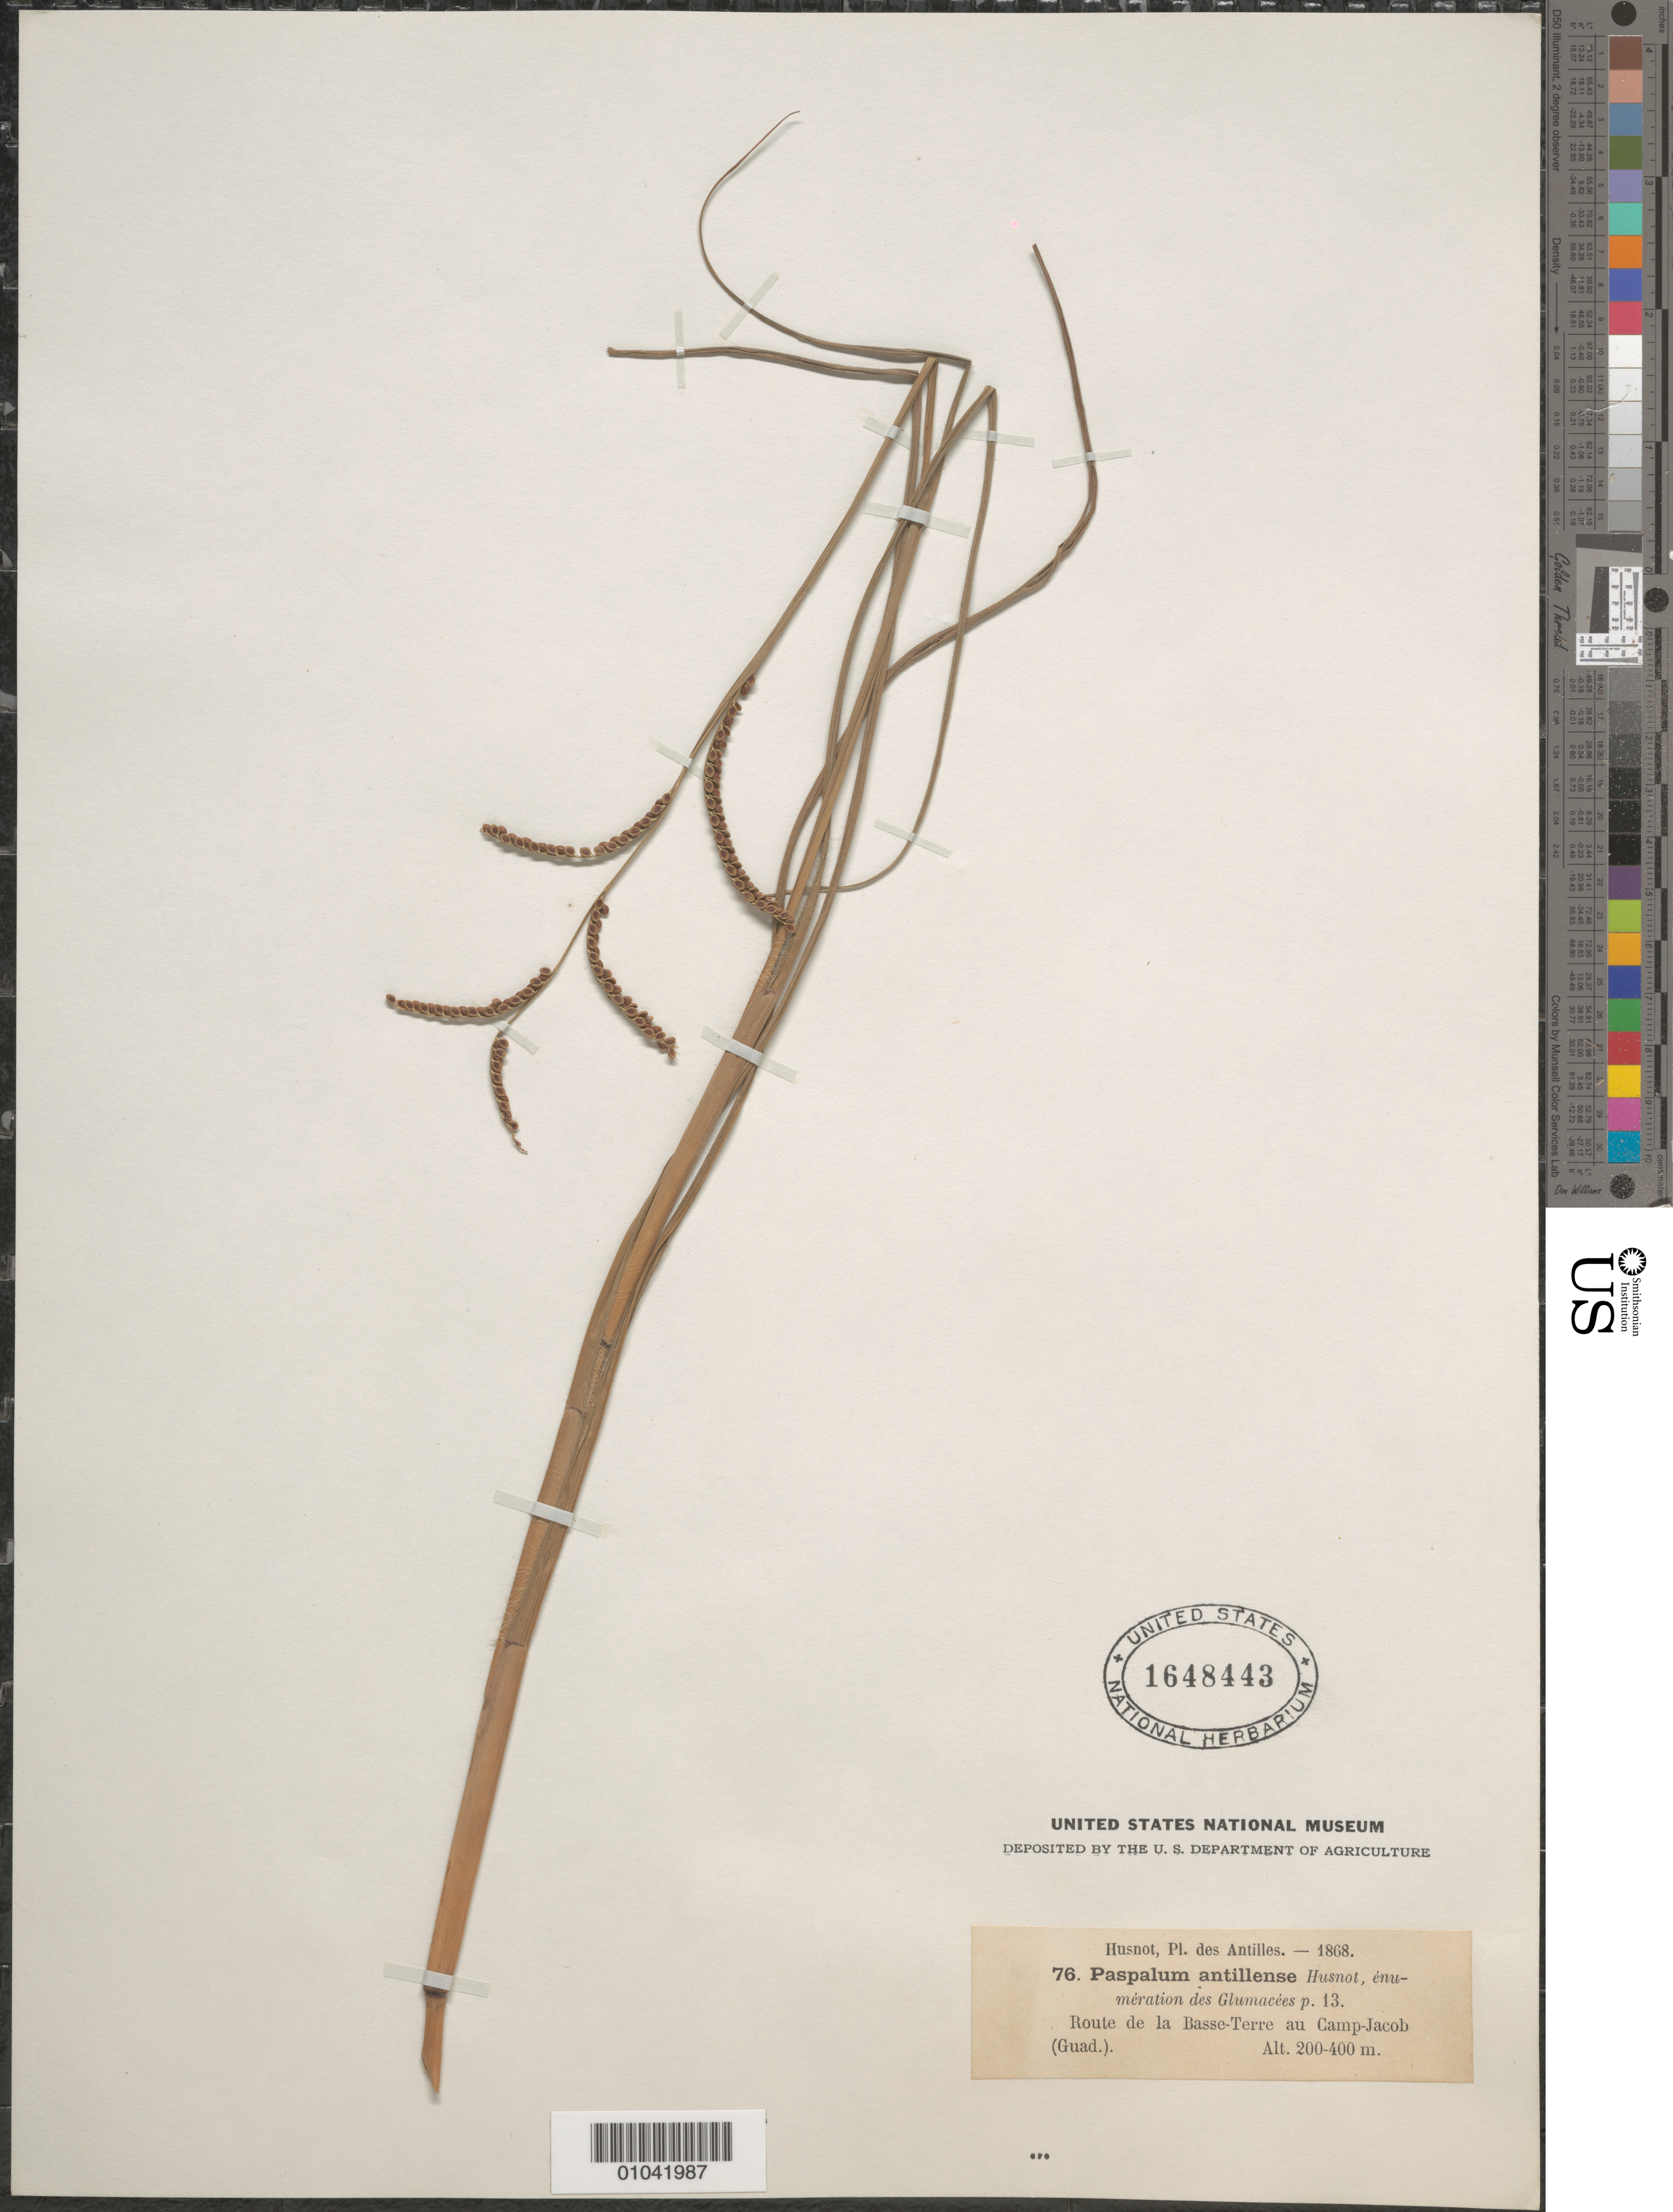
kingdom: Plantae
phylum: Tracheophyta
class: Liliopsida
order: Poales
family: Poaceae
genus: Paspalum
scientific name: Paspalum plicatulum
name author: Michx.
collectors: P. T. Husnot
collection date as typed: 1868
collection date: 1868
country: Guadeloupe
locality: Route de la Basse-Terre au Camp-Jacob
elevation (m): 200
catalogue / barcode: US 1648443